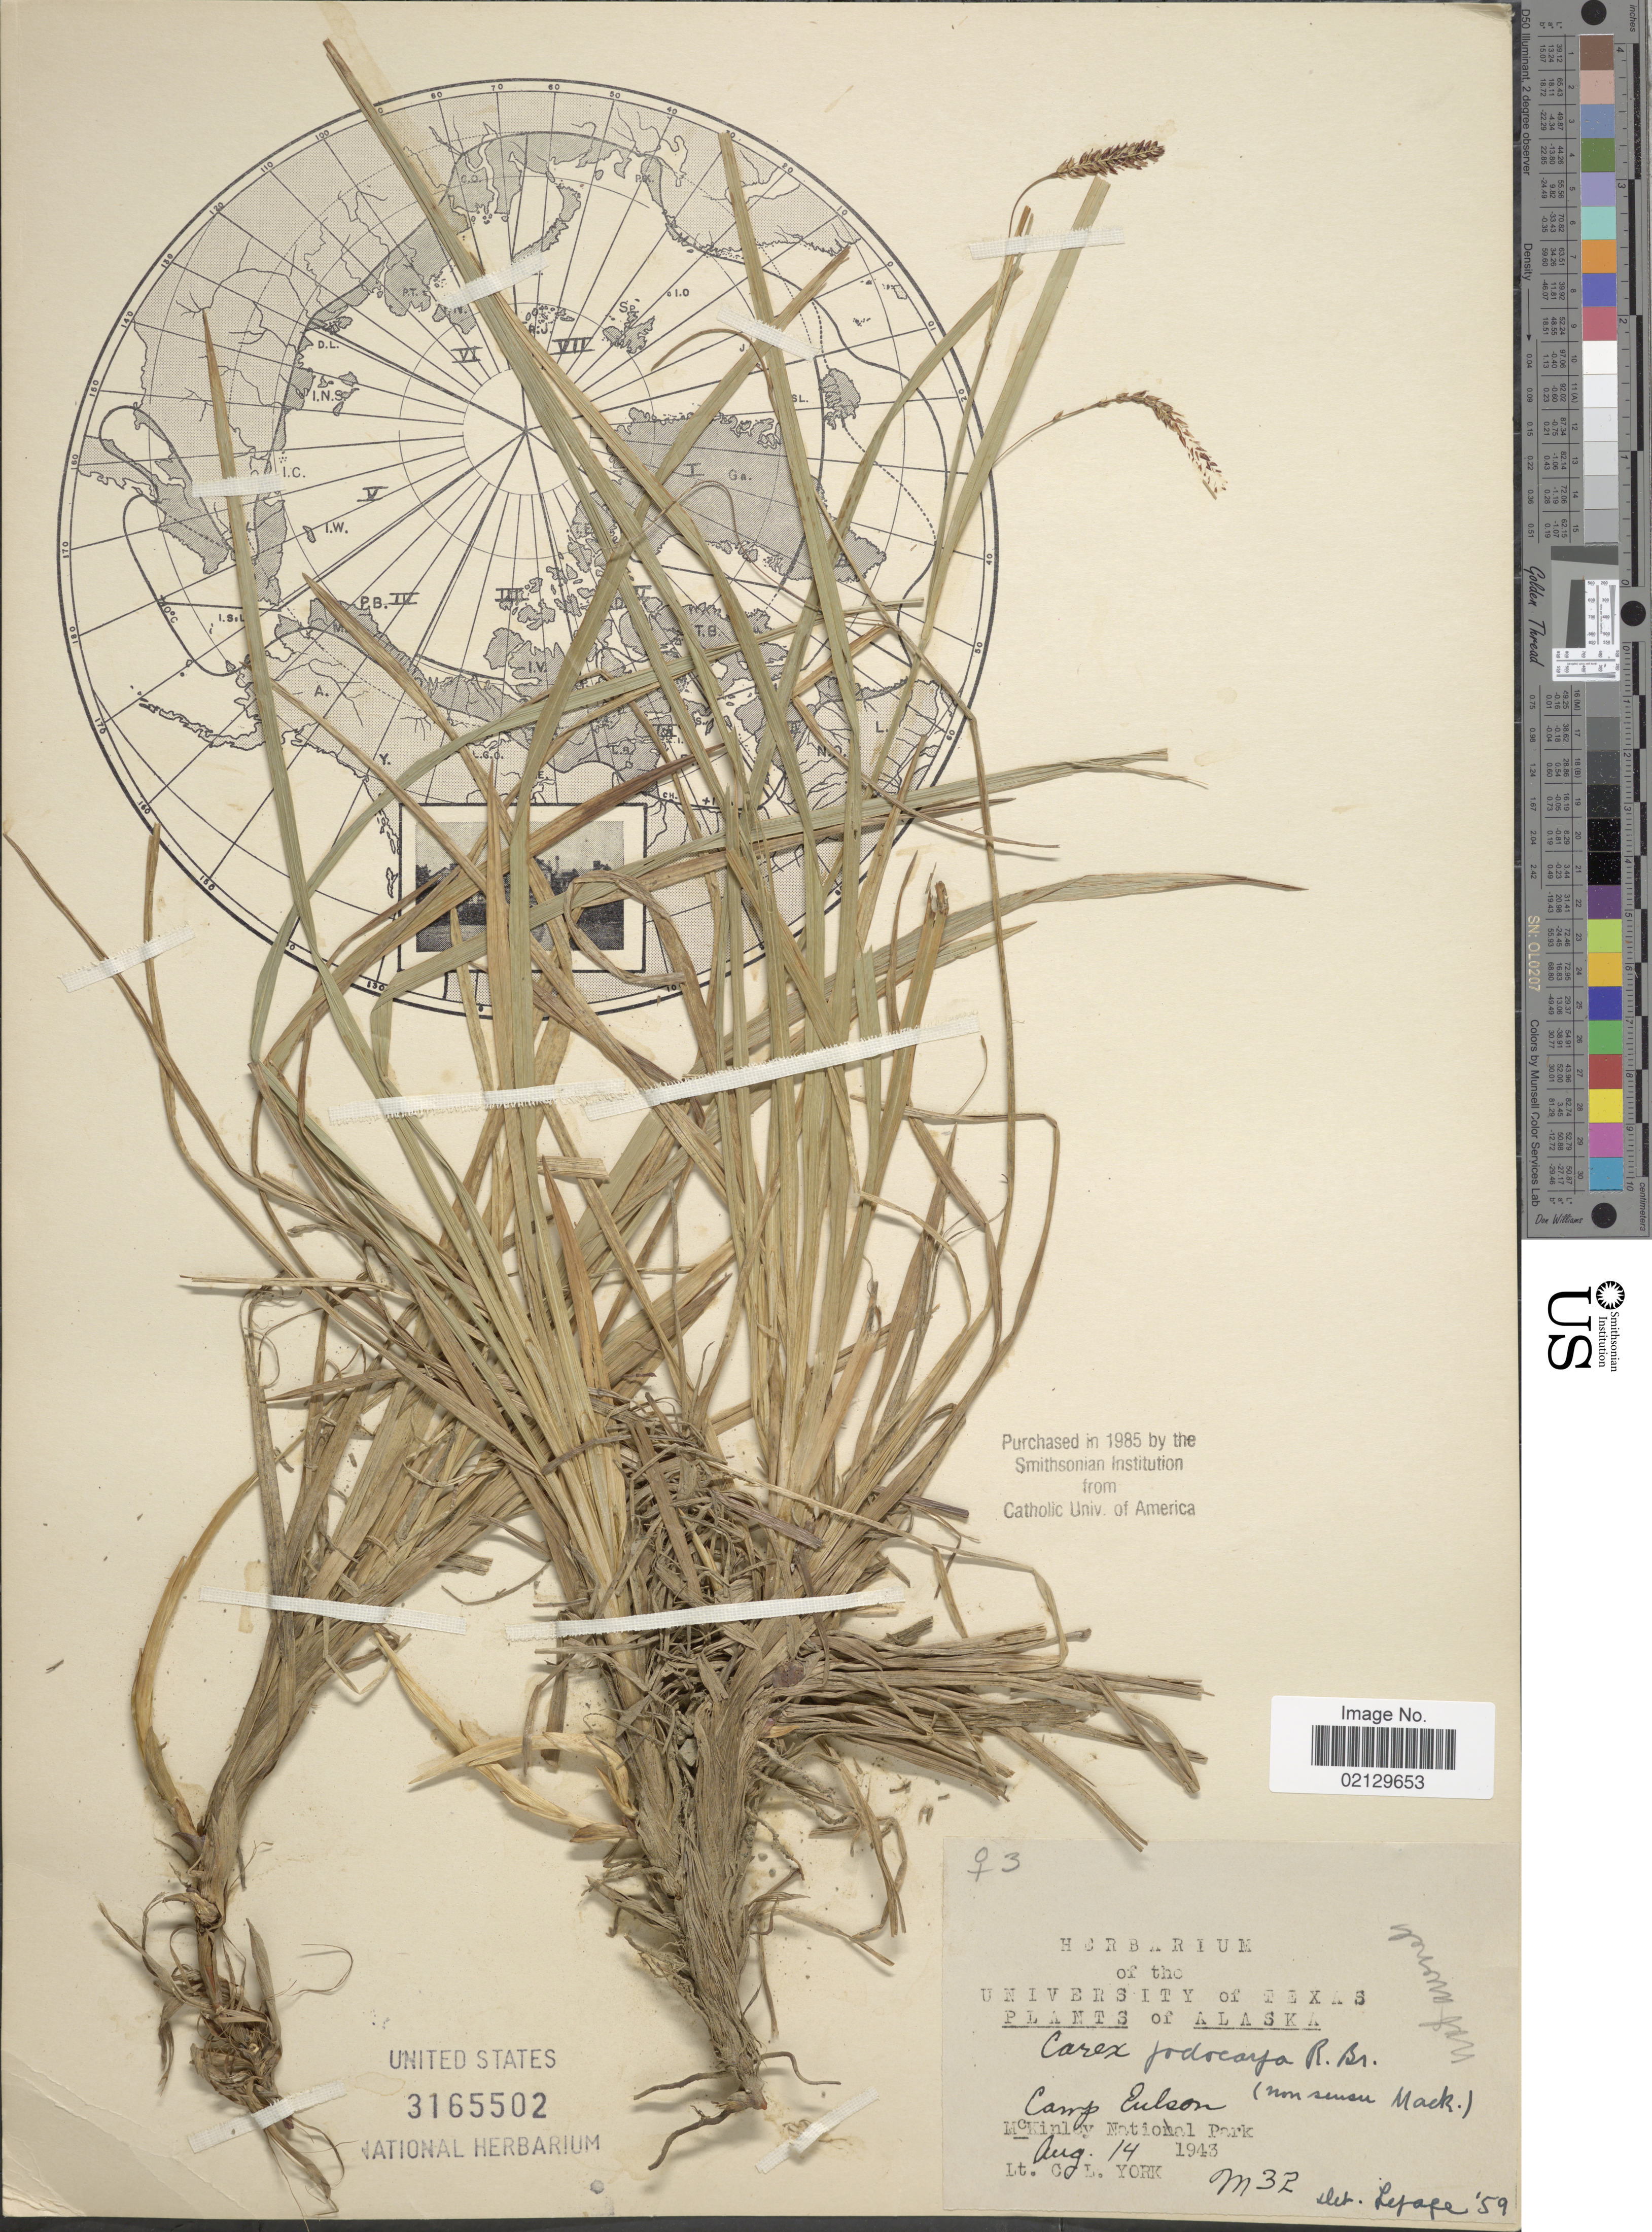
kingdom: Plantae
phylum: Tracheophyta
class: Liliopsida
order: Poales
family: Cyperaceae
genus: Carex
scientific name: Carex podocarpa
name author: R. Br.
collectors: C. L. York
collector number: M32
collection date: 1943-08-14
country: United States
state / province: Alaska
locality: Camp Eulson, McKinley National Park.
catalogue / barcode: US 3165502